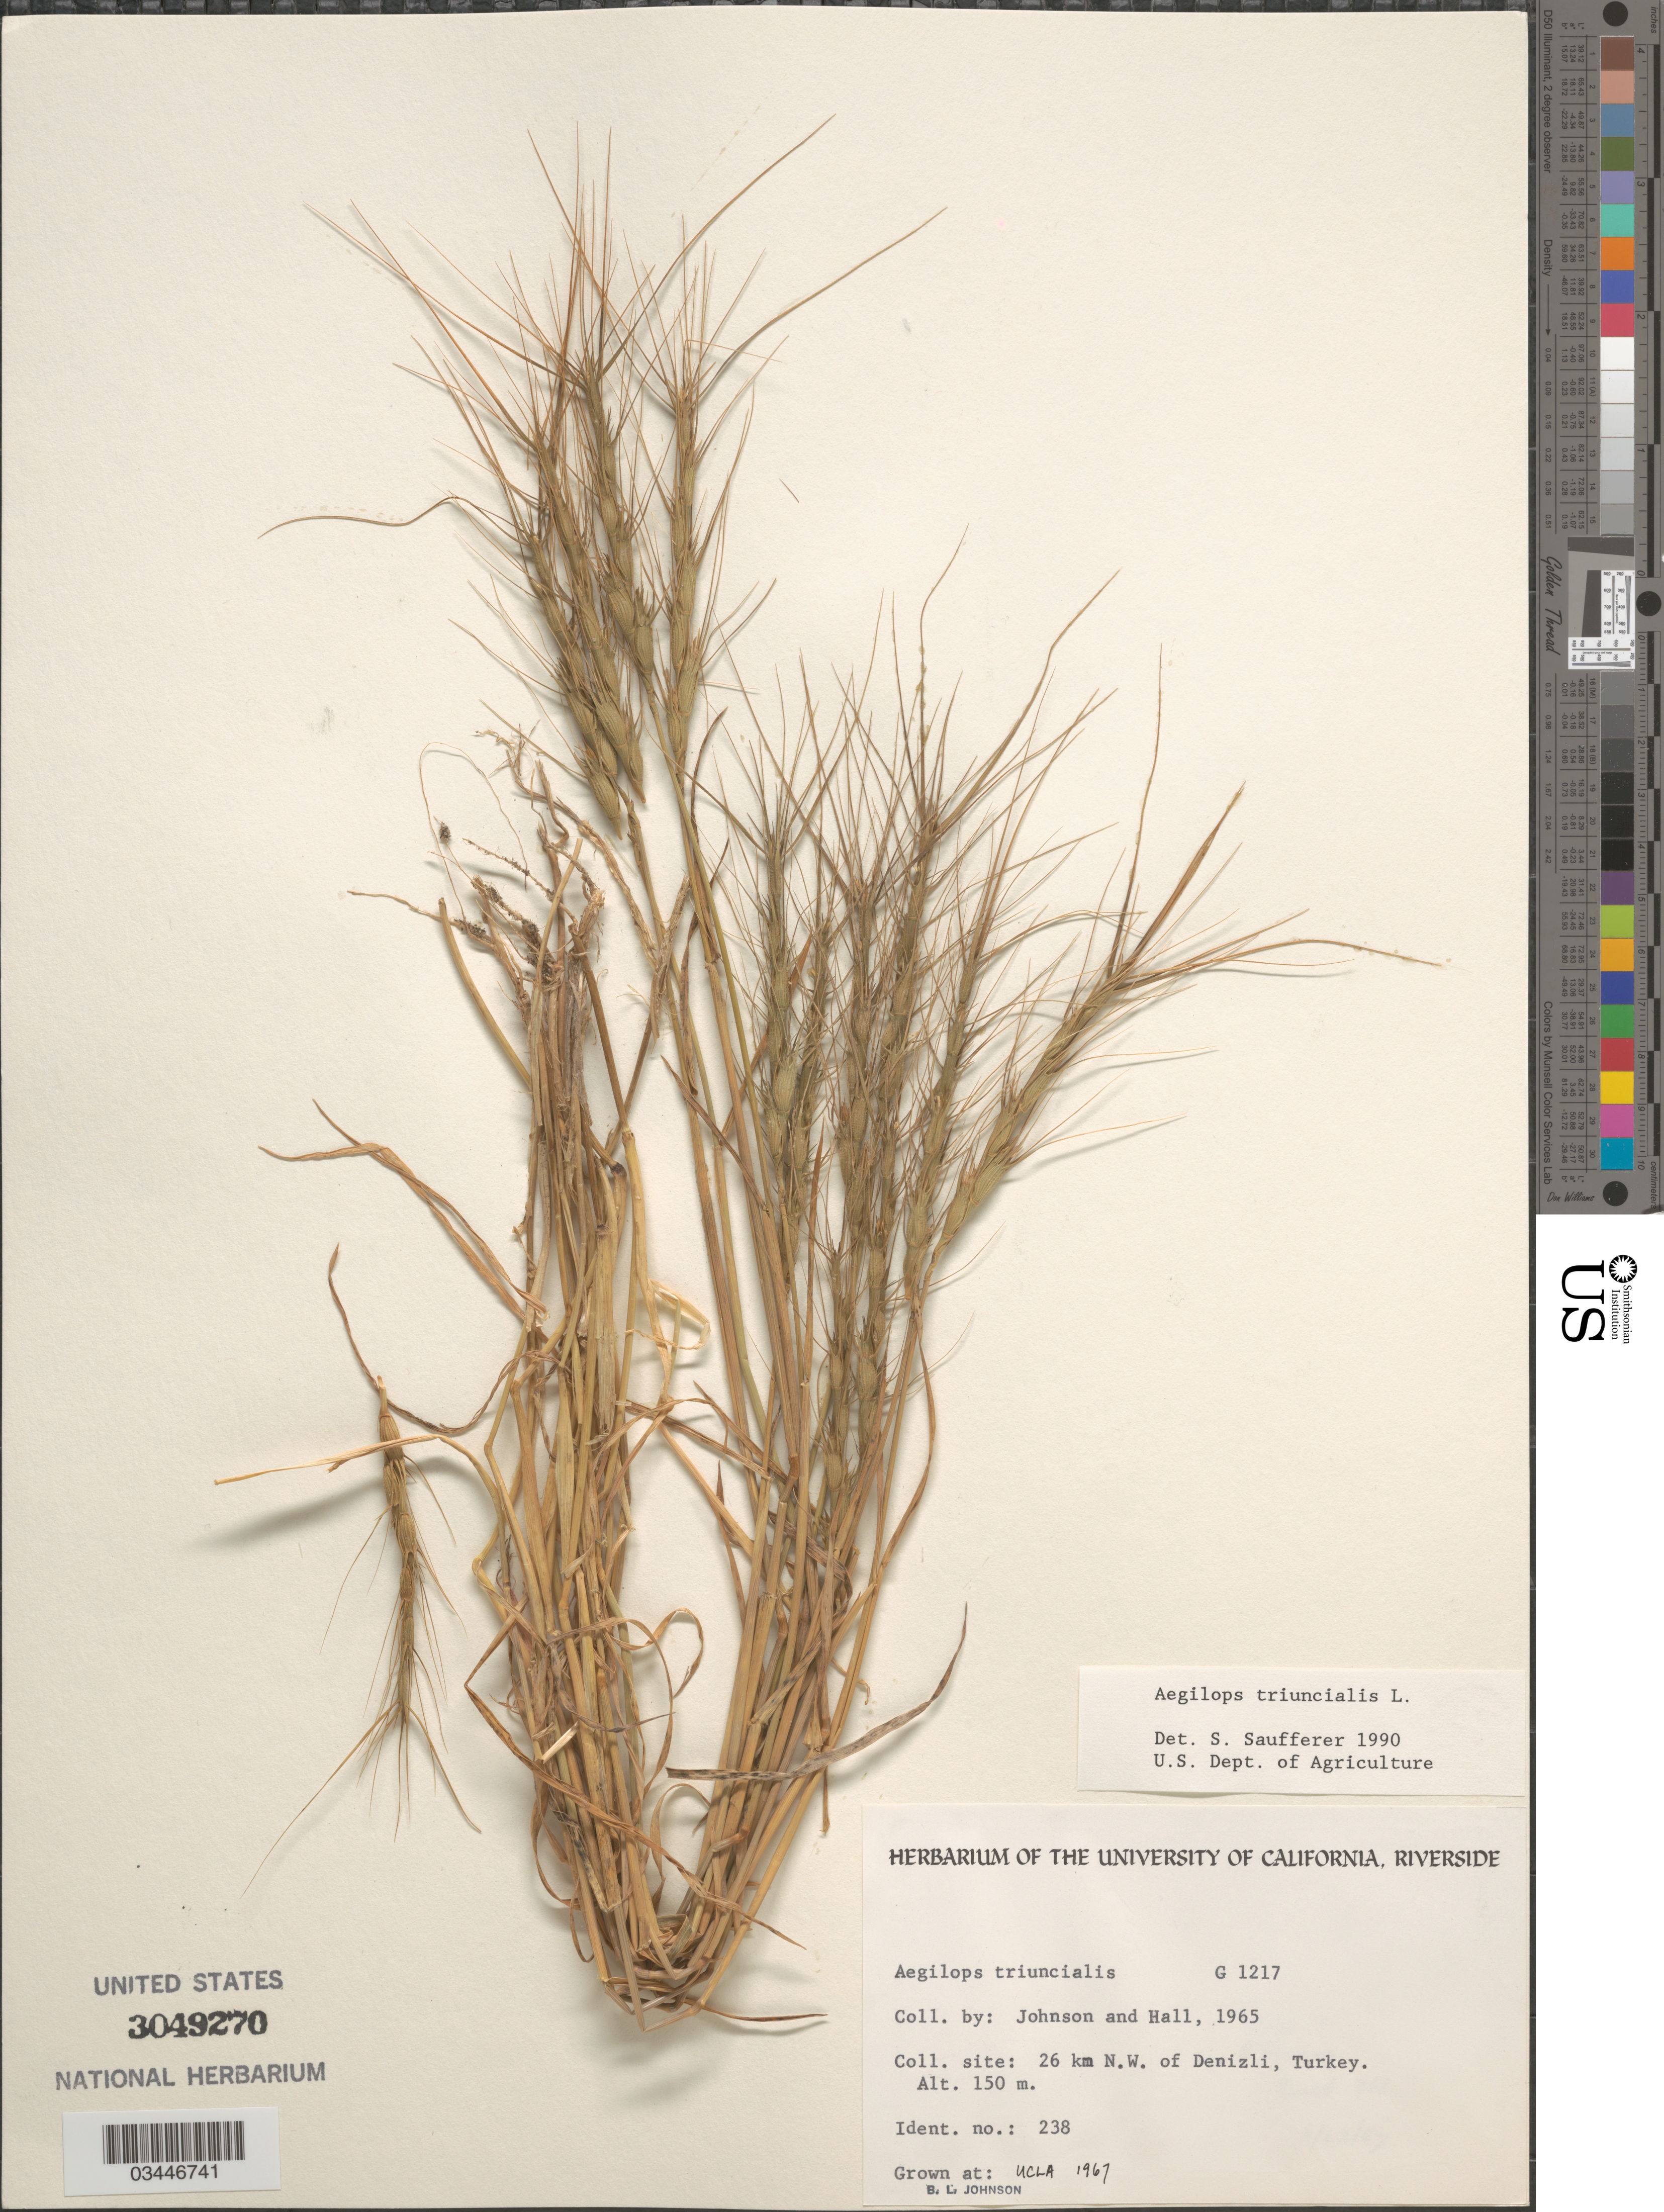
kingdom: Plantae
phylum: Tracheophyta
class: Liliopsida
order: Poales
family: Poaceae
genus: Aegilops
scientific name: Aegilops triuncialis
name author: L.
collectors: B. Johnson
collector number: G1217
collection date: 1967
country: United States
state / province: California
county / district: Los Angeles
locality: UCLA.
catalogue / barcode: US 3049270